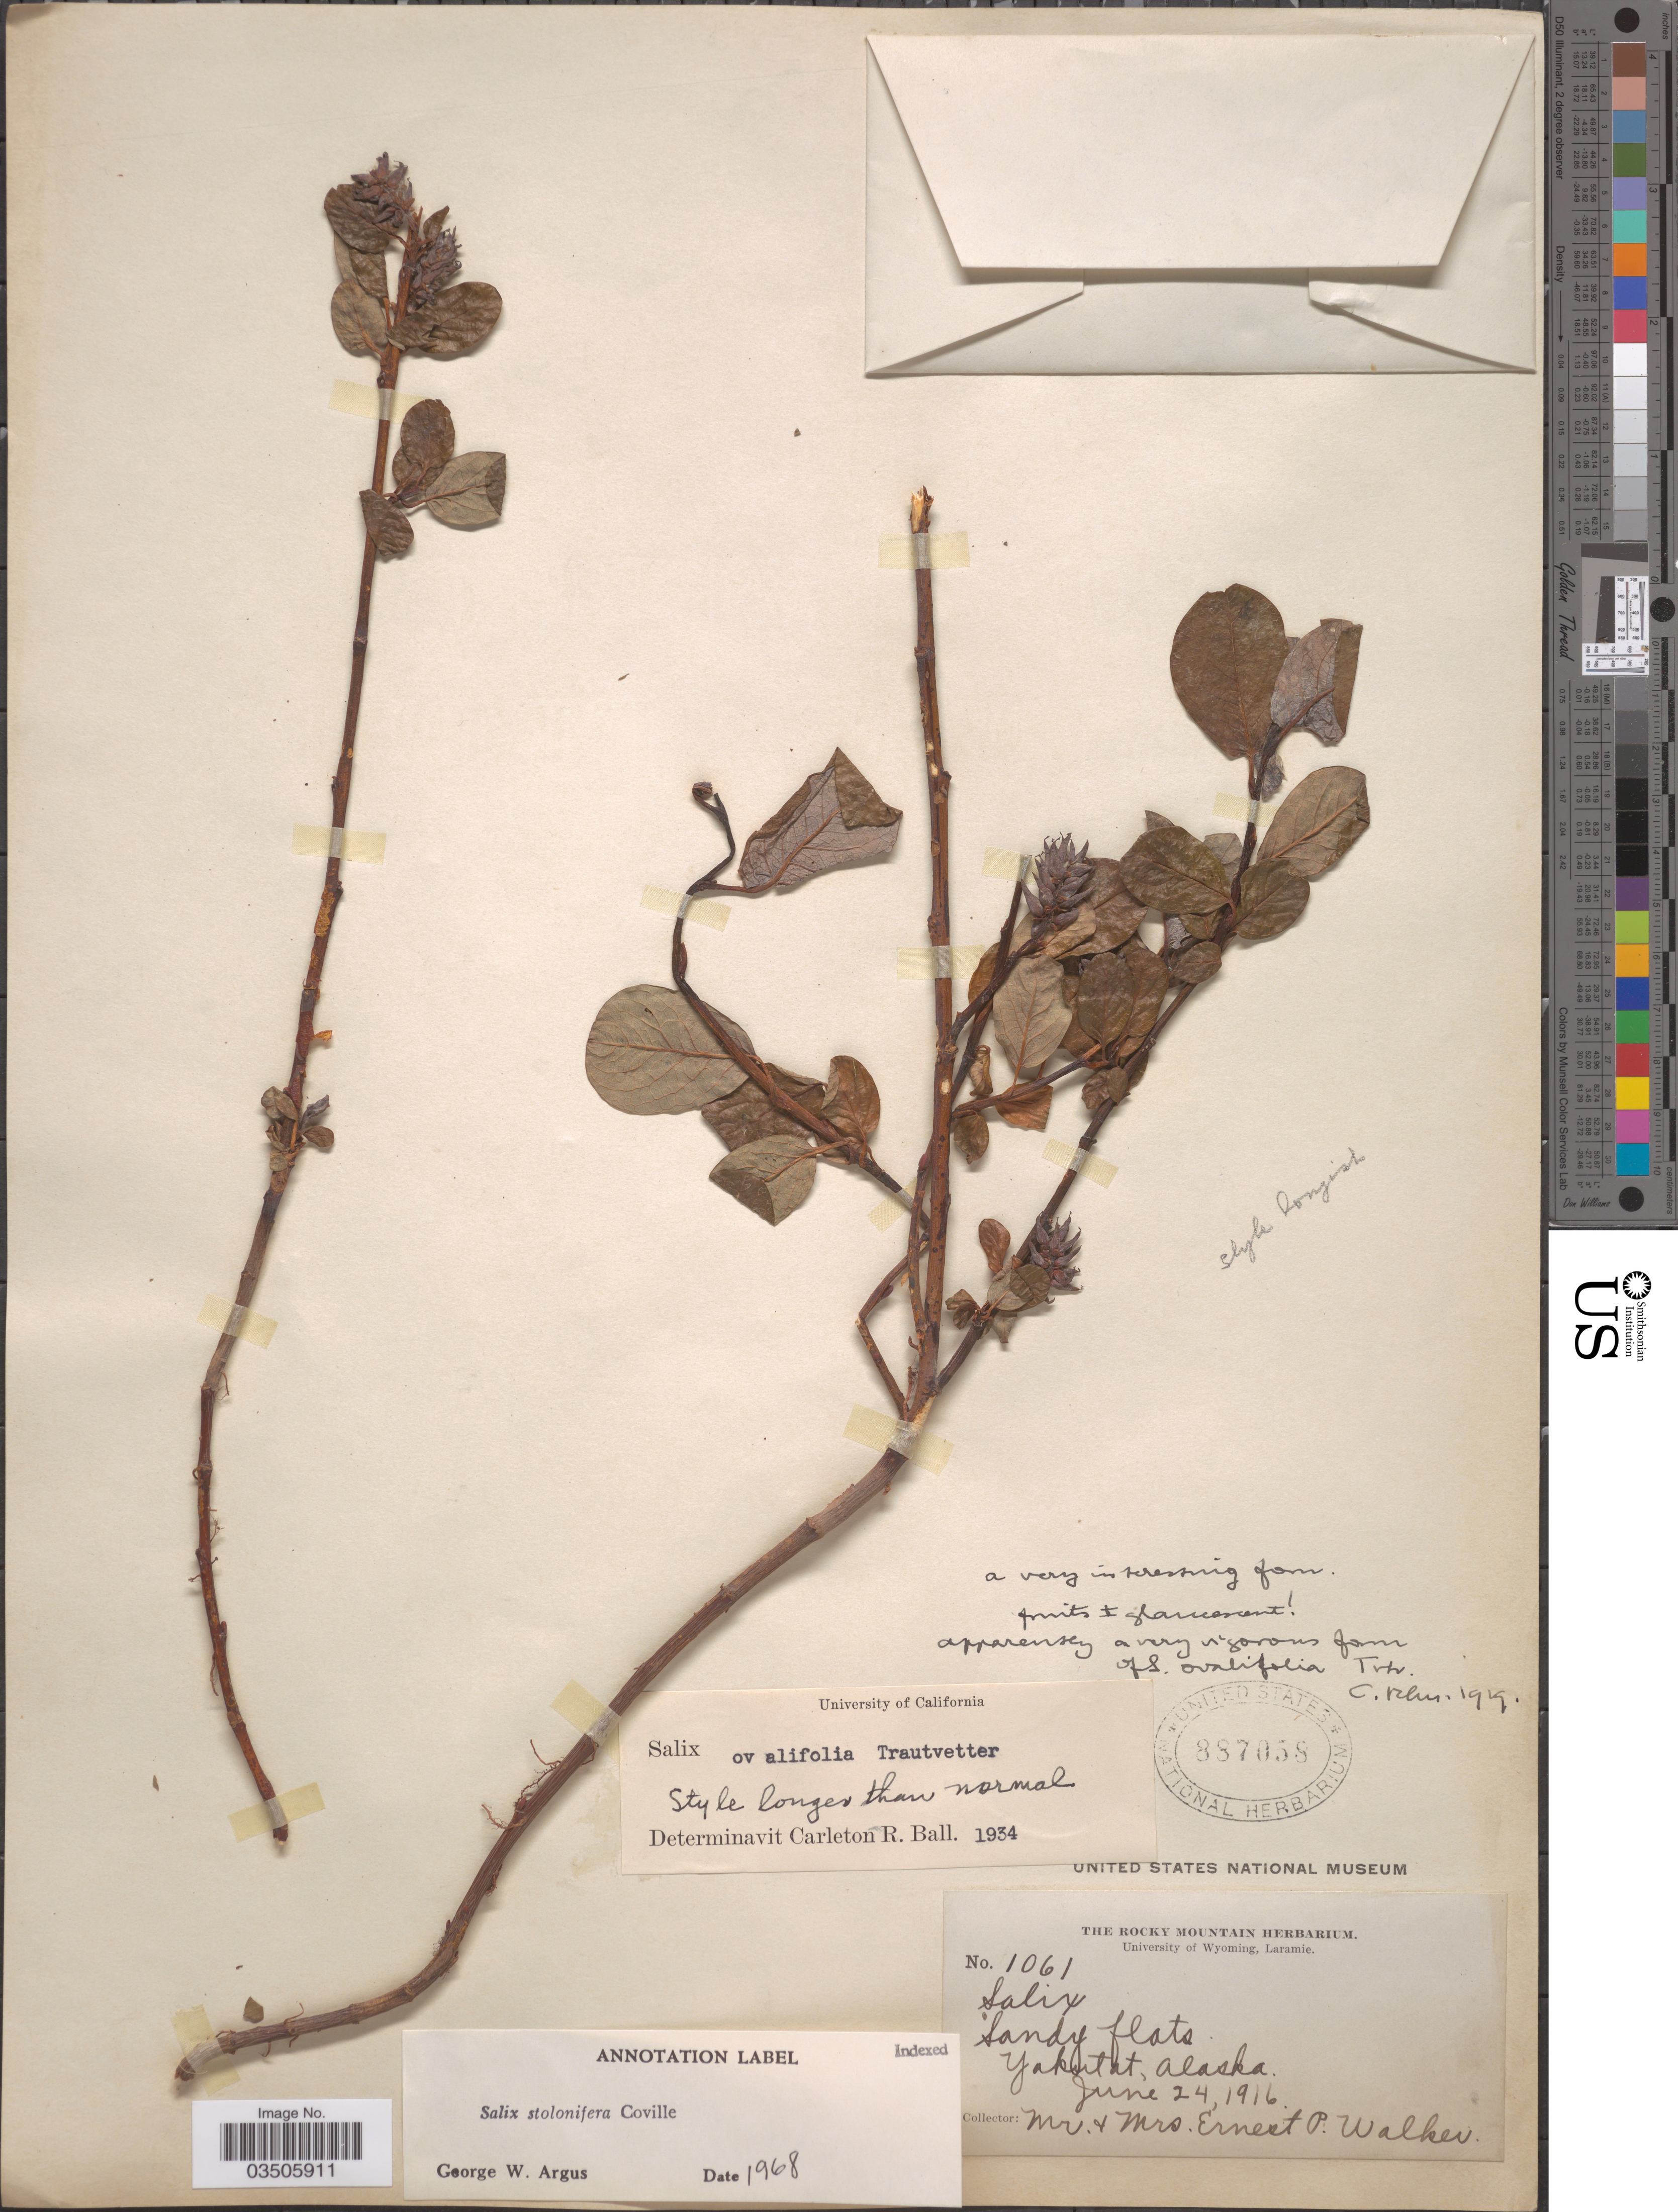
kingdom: Plantae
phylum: Tracheophyta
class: Magnoliopsida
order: Malpighiales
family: Salicaceae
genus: Salix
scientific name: Salix stolonifera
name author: Coville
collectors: E. P. Walker & E. Walker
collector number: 1061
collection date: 1916-06-24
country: United States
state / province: Alaska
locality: Yakutat.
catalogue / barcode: US 887058